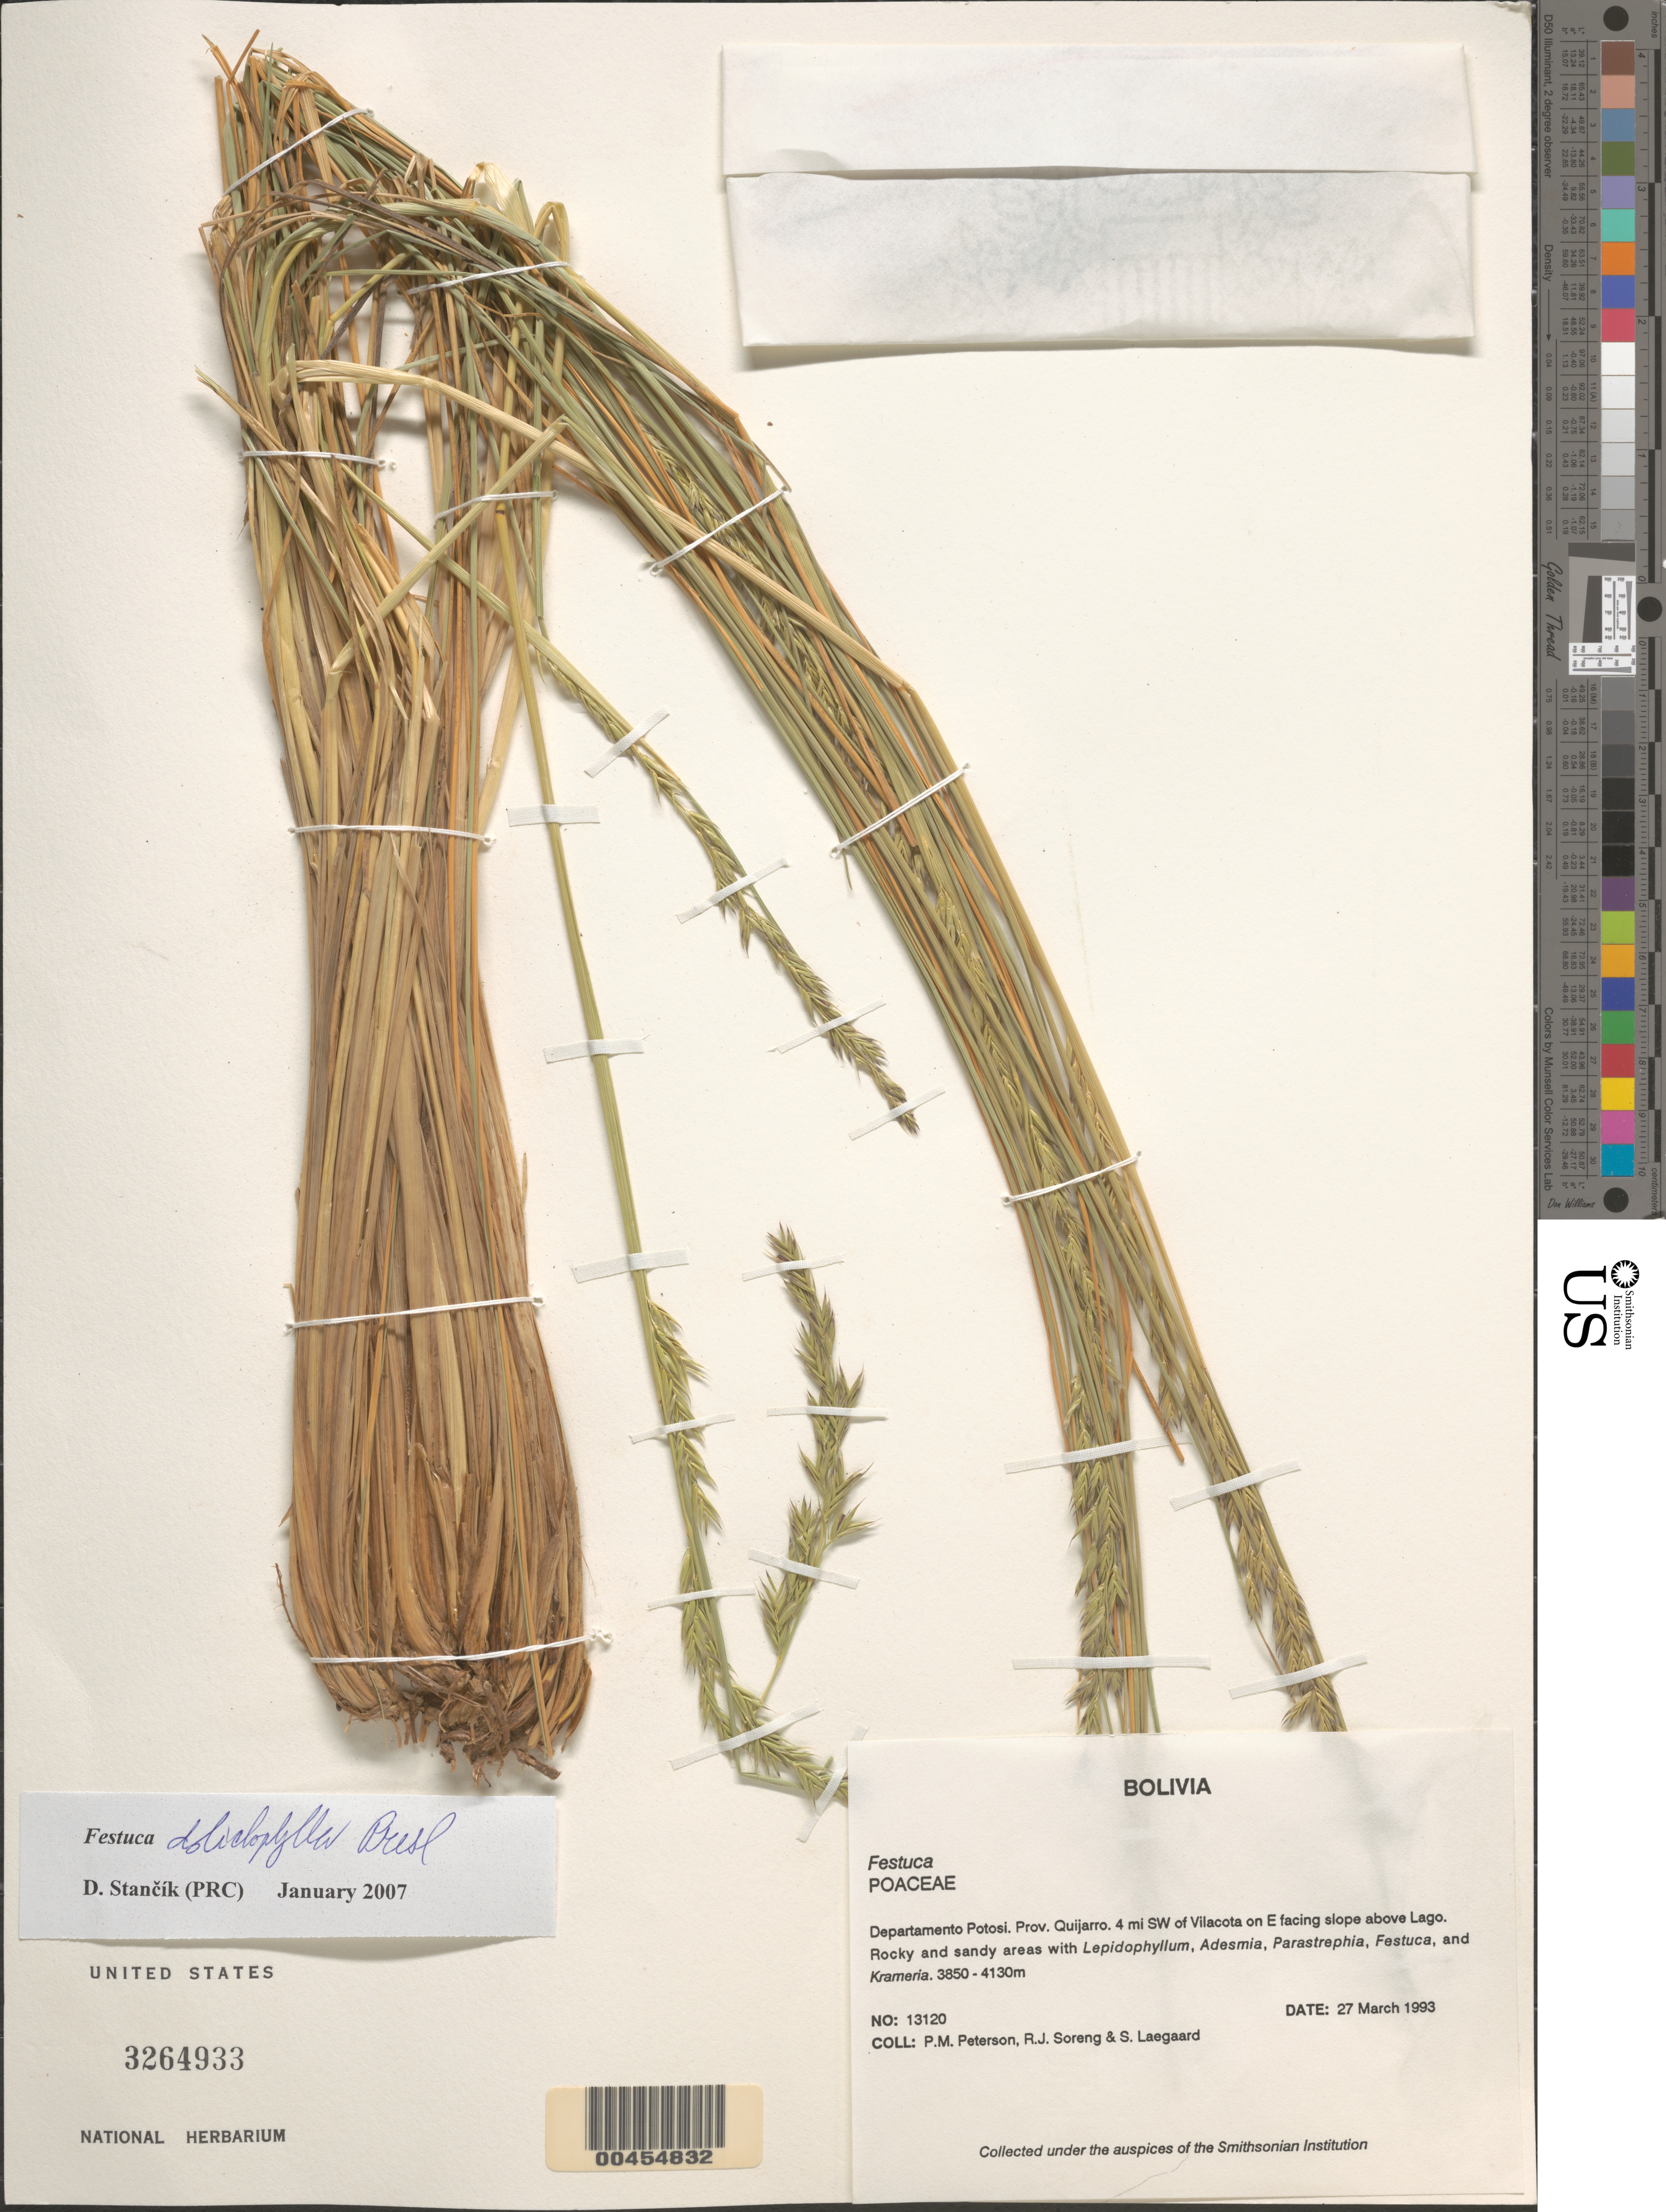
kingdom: Plantae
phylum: Tracheophyta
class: Liliopsida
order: Poales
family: Poaceae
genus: Festuca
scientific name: Festuca sp.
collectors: P. M. Peterson, R. J. Soreng & S. Lægaard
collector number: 13120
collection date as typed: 27 Mar 1993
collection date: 1993-03-27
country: Bolivia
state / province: Potosí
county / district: Quijarro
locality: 4 mi SW of Villa Alota on E facing slope above lago.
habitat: Rocky and sandy areas with Lepidophyllum, Adesmia, Parastrephia, Festuca, and Krameria.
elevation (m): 3850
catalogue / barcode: US 3264933